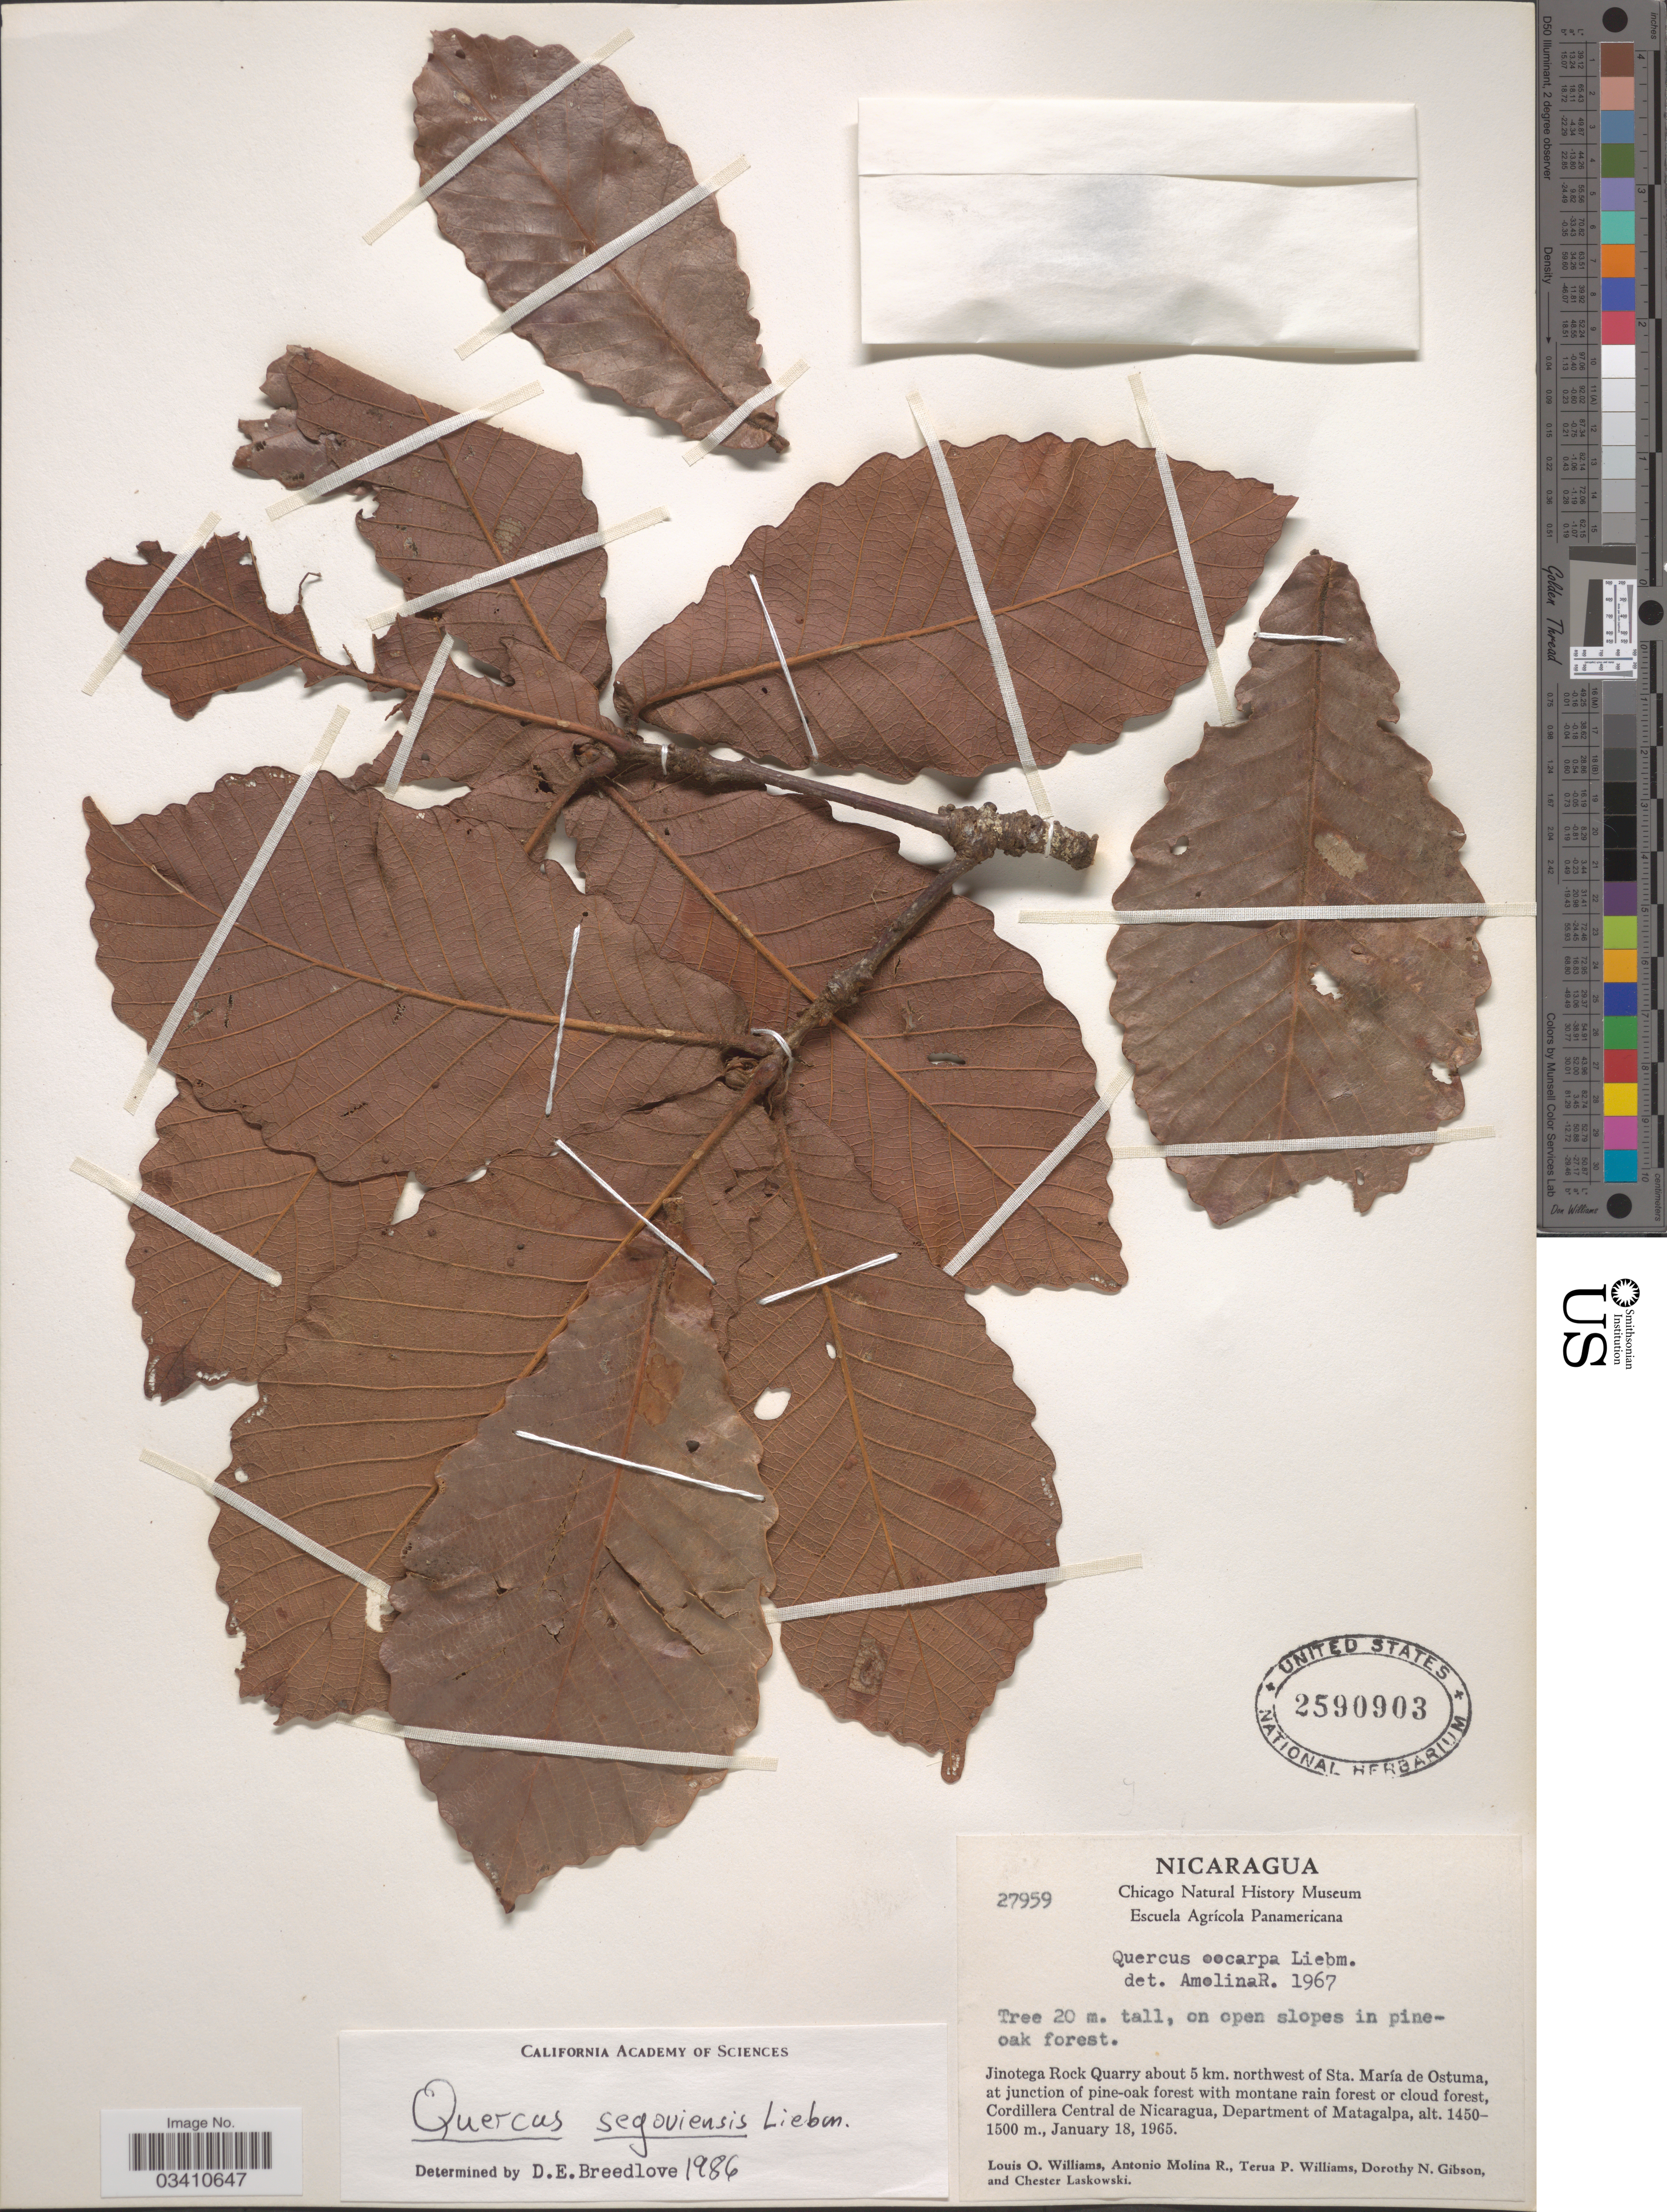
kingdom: Plantae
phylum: Tracheophyta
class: Magnoliopsida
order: Fagales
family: Fagaceae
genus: Quercus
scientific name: Quercus segoviensis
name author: Liebm.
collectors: L. O. Williams, A. Molina R., T. Williams, D. N. Gibson & C. Laskowski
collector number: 27959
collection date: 1965-01-18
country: Nicaragua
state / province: Matagalpa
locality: Jinotega Rock Quarry about 5 km. northwest of Sta. María de Ostuma, at junction of pine-oak forest with montane rain forest or cloud forest, Cordillera Central de Nicaragua, Department of Matagalpa.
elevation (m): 1450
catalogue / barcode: US 2590903